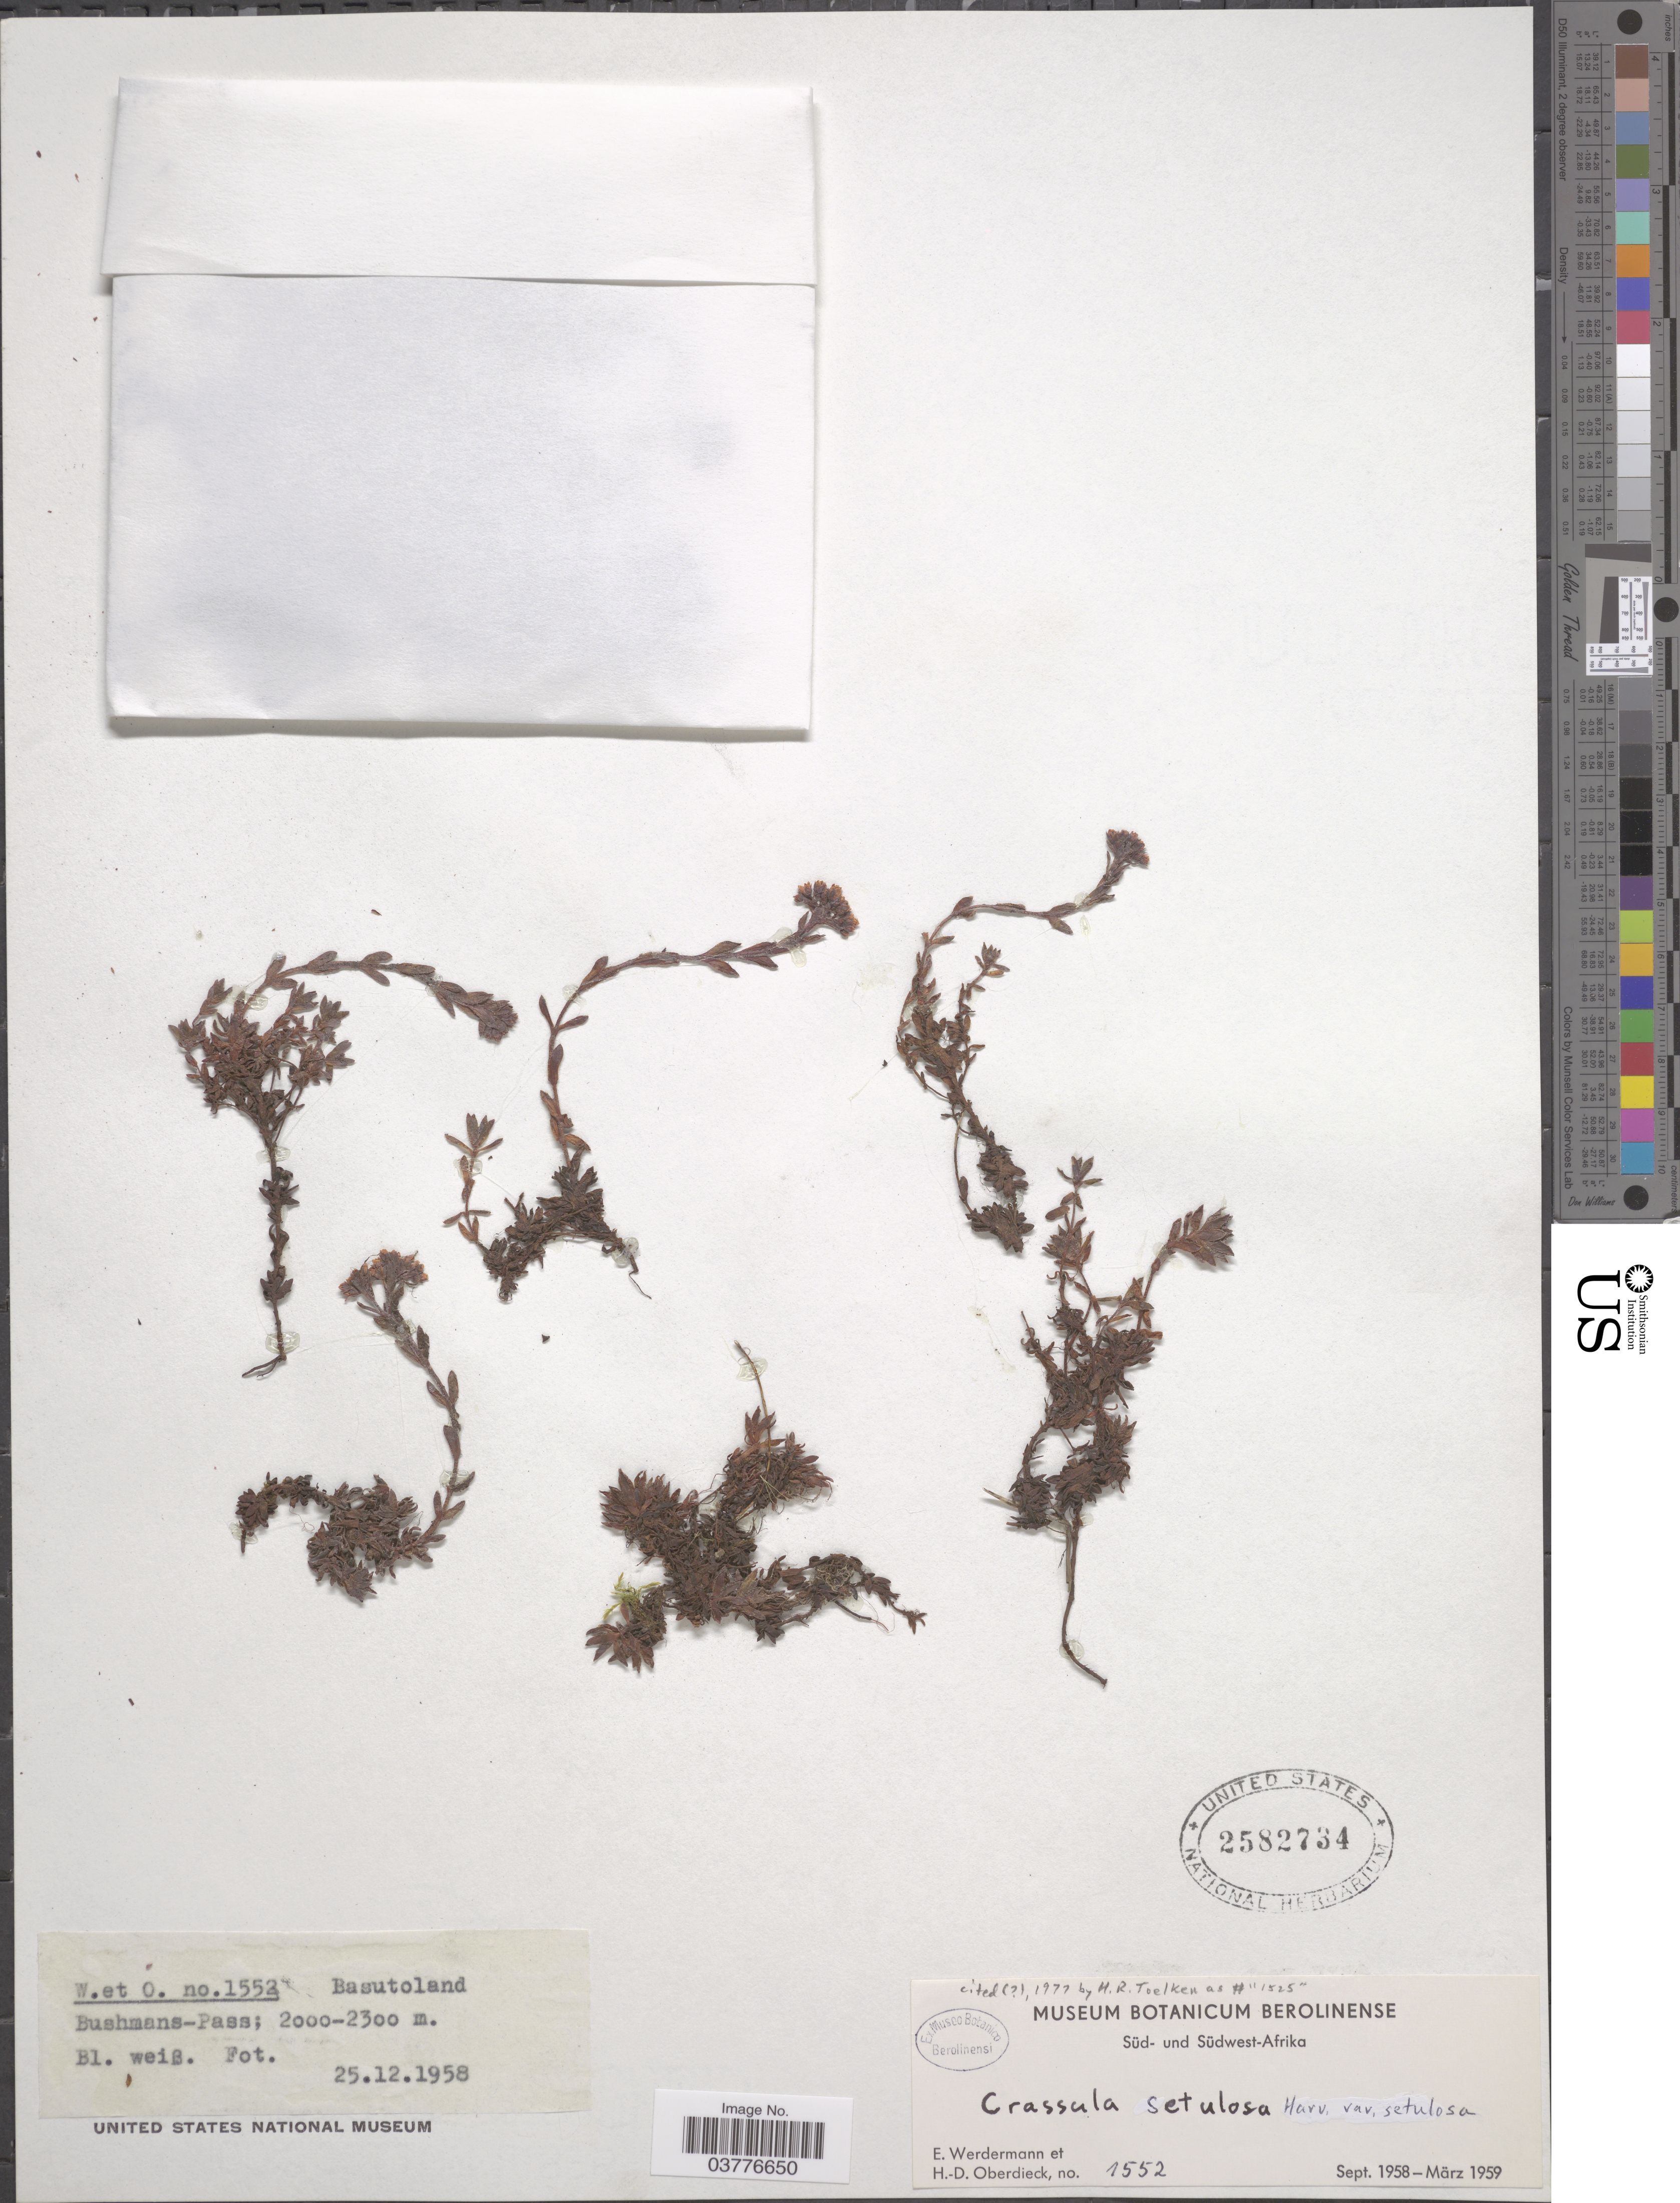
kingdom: Plantae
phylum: Tracheophyta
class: Magnoliopsida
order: Saxifragales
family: Crassulaceae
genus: Crassula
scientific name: Crassula setulosa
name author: Harv.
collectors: E. Werdermann & H. Oberdieck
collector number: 1552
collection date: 1958-12-25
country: Lesotho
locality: Basutoland. Bushmans-Pass.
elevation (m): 2000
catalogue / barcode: US 2582734